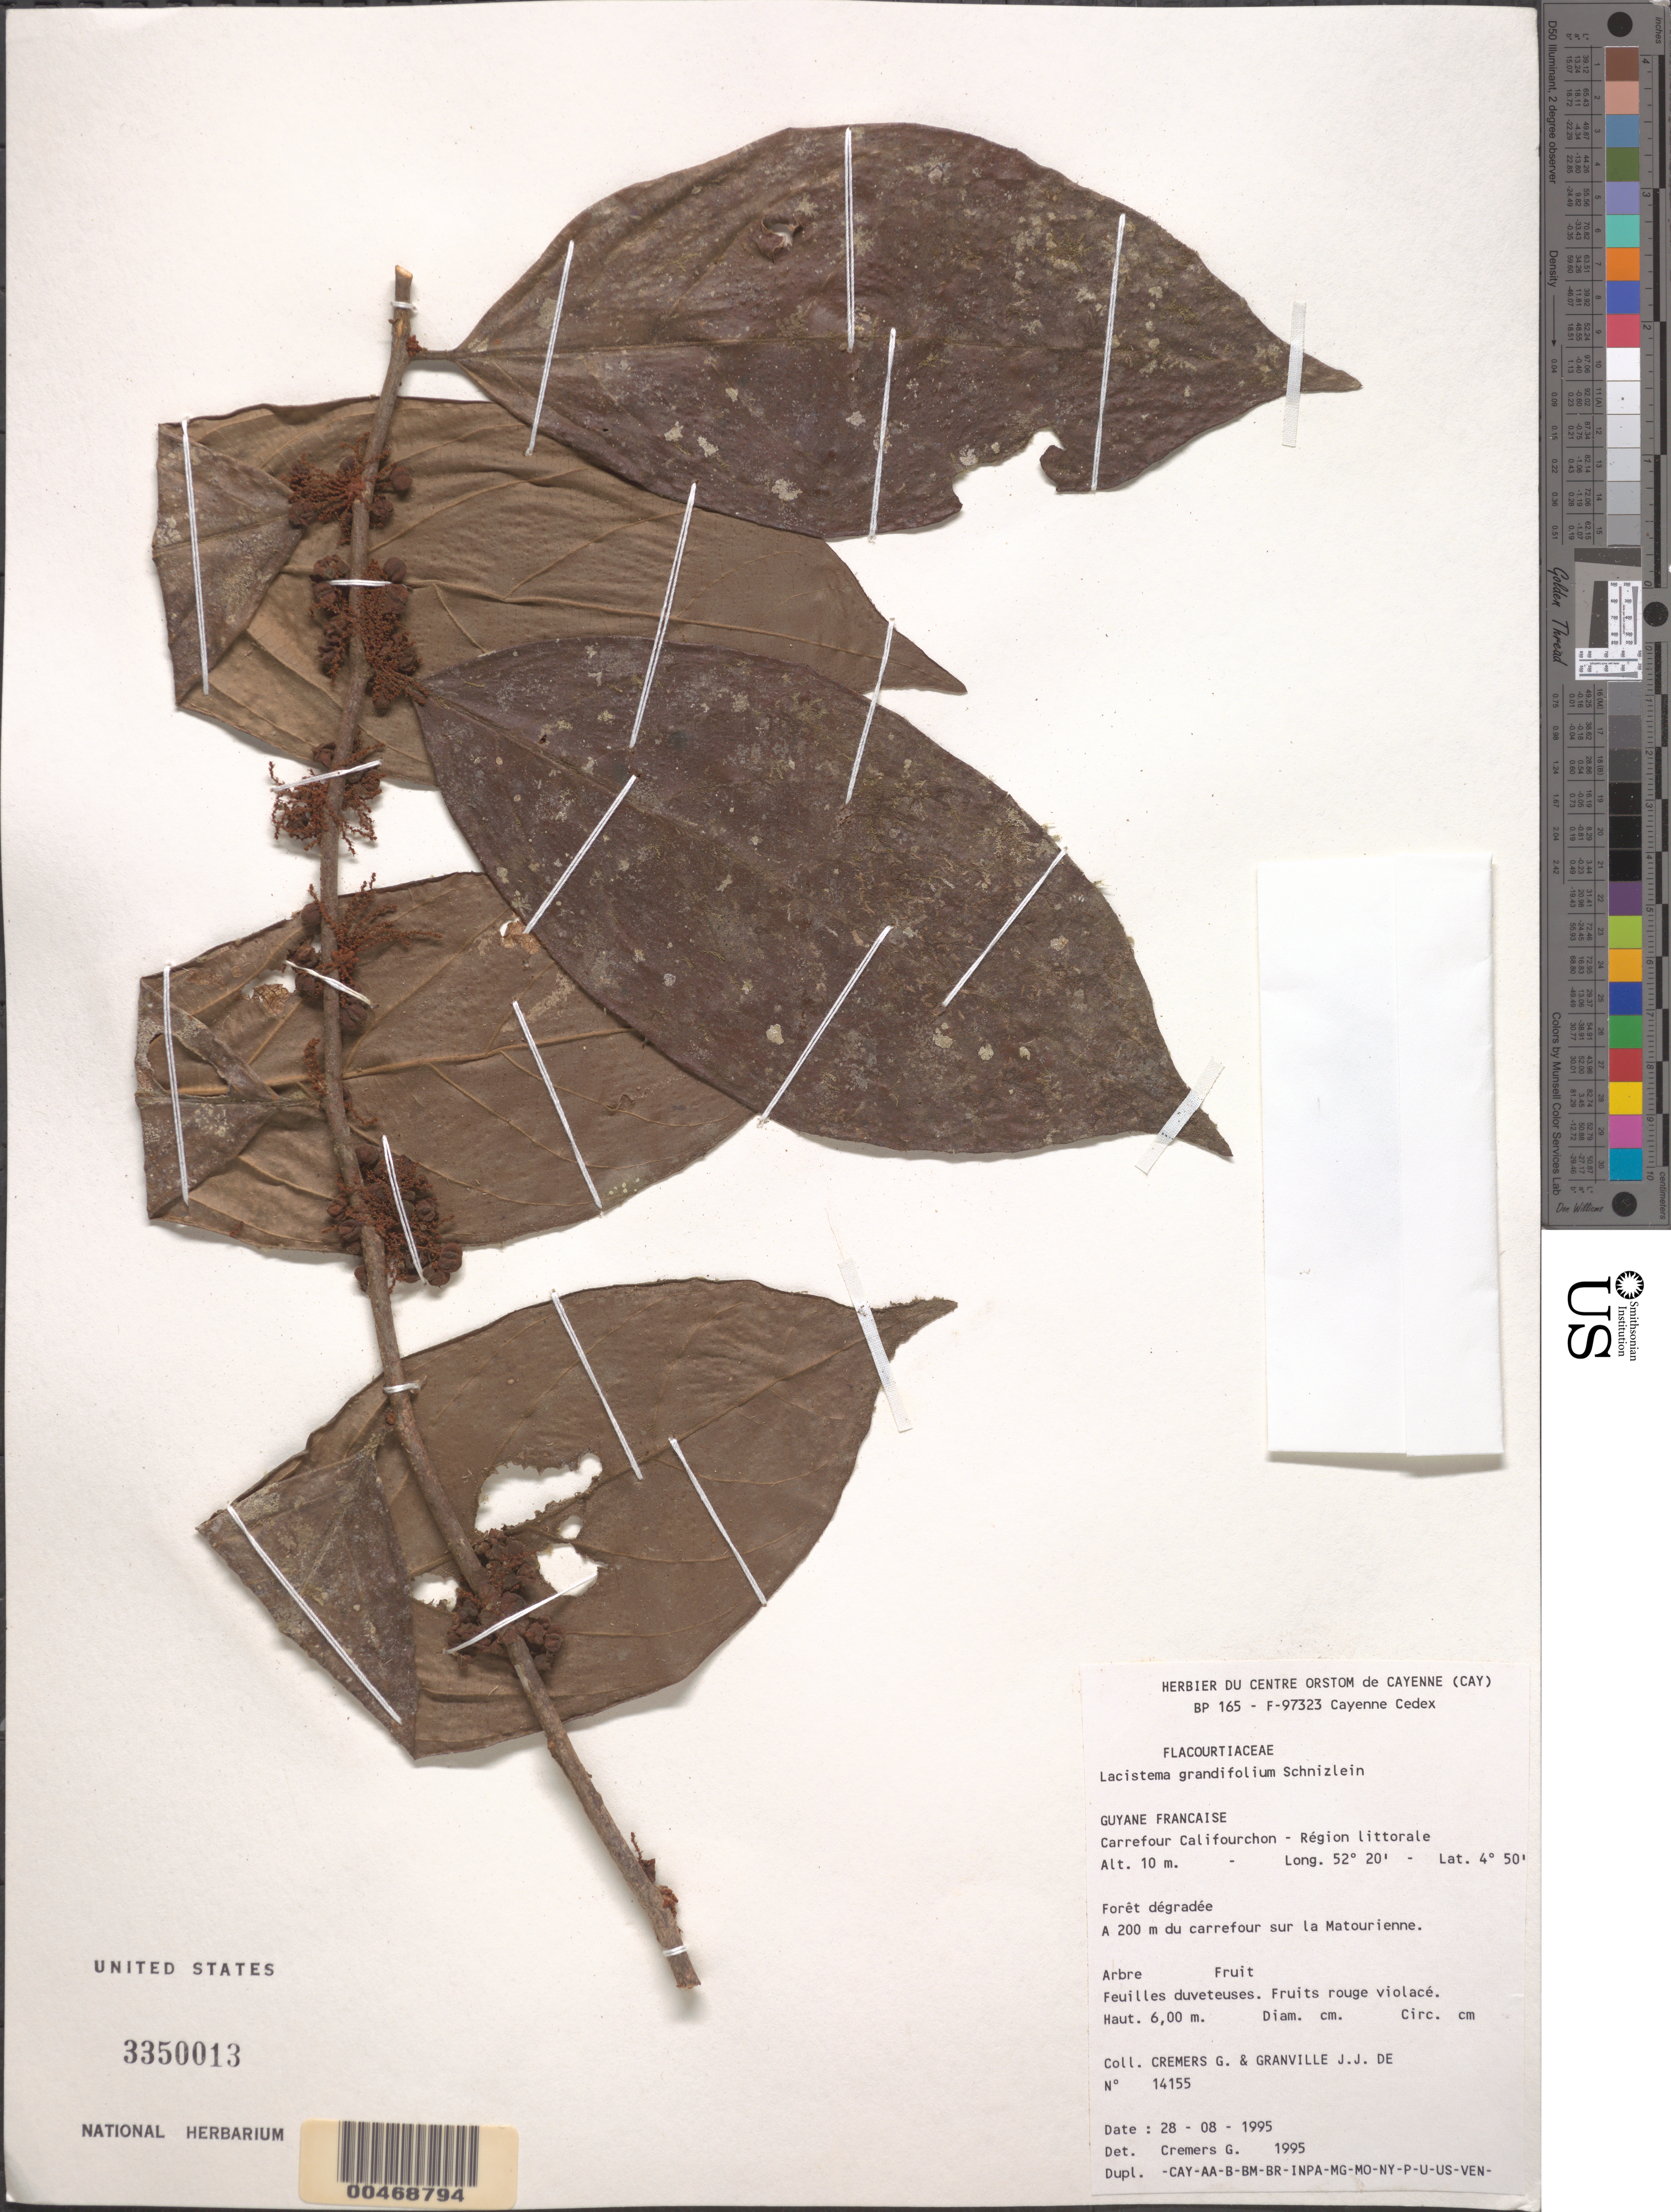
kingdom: Plantae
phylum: Tracheophyta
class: Magnoliopsida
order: Malpighiales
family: Lacistemataceae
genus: Lacistema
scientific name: Lacistema grandifolium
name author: Schnizl.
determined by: Cremers, Georges A.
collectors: G. Cremers & J.-J. de Granville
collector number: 14155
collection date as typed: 28-Aug-95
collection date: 1995-08-28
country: French Guiana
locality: Ile de Cayenne, Carrefour Califourchon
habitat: Disturbed forest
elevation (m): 10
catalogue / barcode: US 3350013